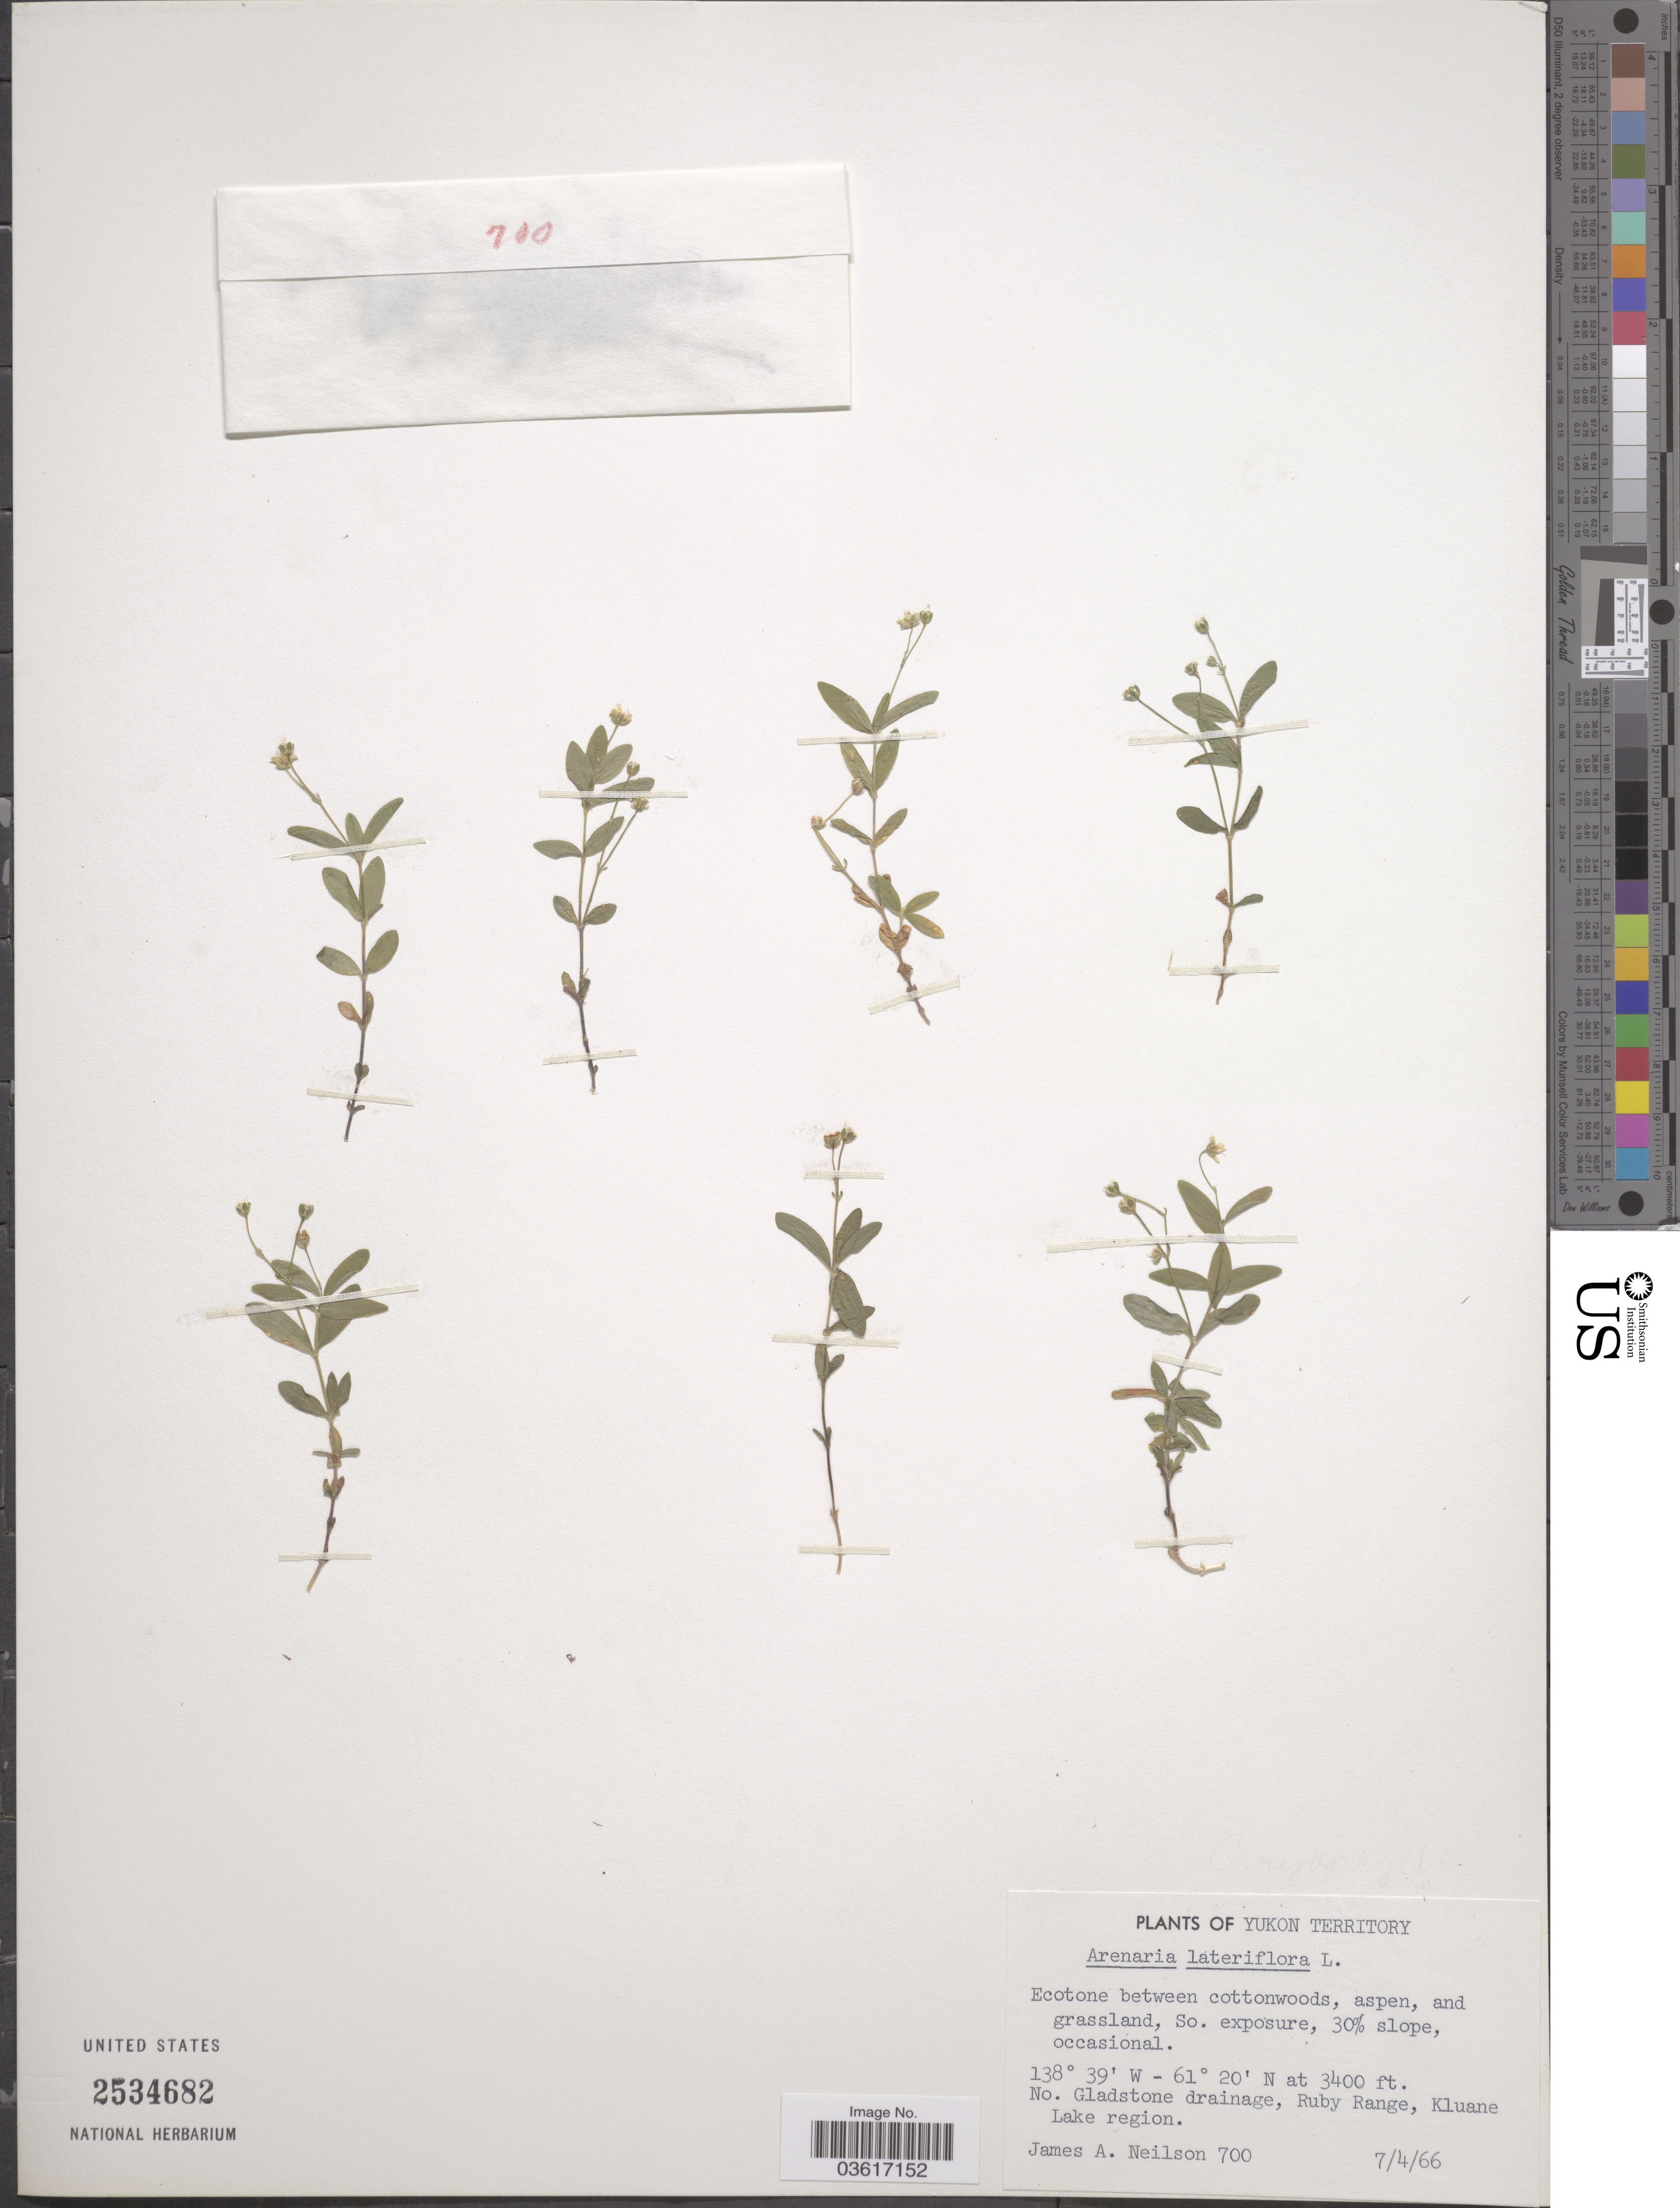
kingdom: Plantae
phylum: Tracheophyta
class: Magnoliopsida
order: Caryophyllales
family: Caryophyllaceae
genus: Moehringia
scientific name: Moehringia lateriflora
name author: (L.) Fenzl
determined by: Strong, Mark T., (BOT), Smithsonian Institution - National Museum of Natural History (UNITED STATES)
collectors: J. Neilson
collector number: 700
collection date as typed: Transcribed d/m/y: 7/4/66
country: Canada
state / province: Yukon Territory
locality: No. Gladstone drainage, Ruby Range, Kluane Lake region.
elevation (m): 1036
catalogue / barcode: US 2534682